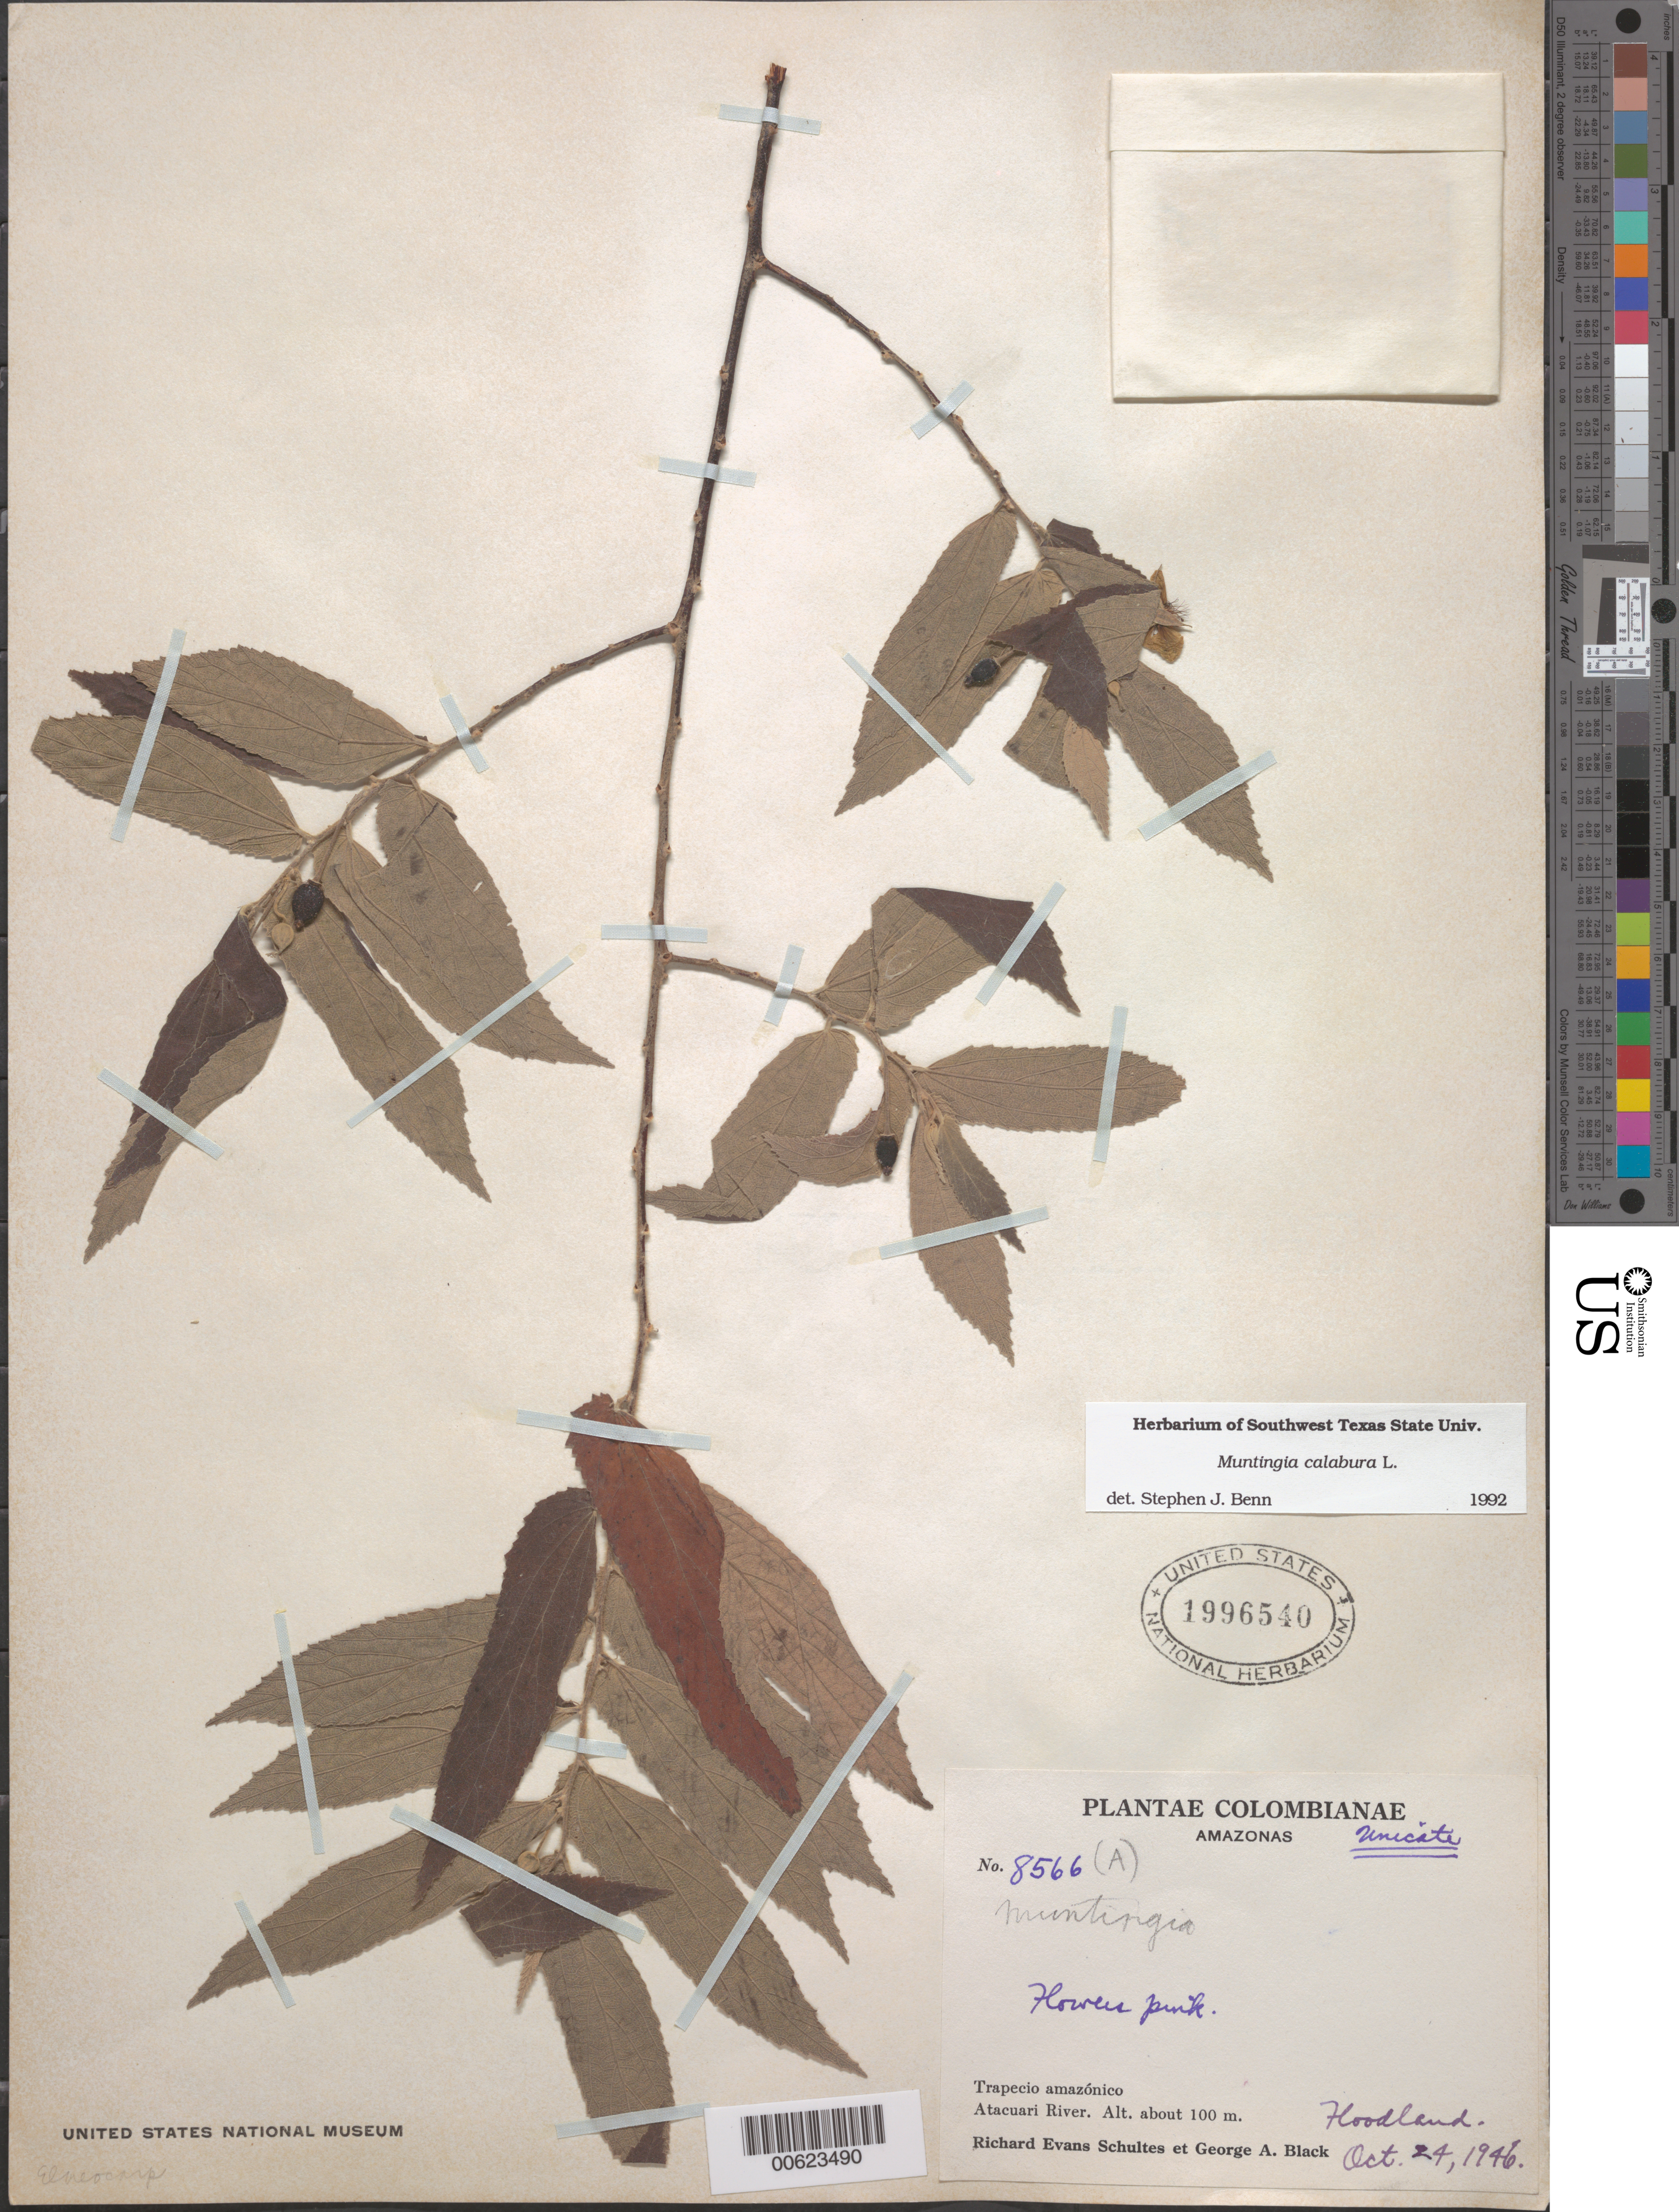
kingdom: Plantae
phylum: Tracheophyta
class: Magnoliopsida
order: Malvales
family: Muntingiaceae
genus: Muntingia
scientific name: Muntingia calabura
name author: L.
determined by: Benn, S. J.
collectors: R. E. Schultes & G. A. Black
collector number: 8566A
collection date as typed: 24 Oct 1946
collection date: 1946-10-24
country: Colombia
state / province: Amazônas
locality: Trapecio amazónico, Atacuari River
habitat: Floodland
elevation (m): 100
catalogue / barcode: US 1996540